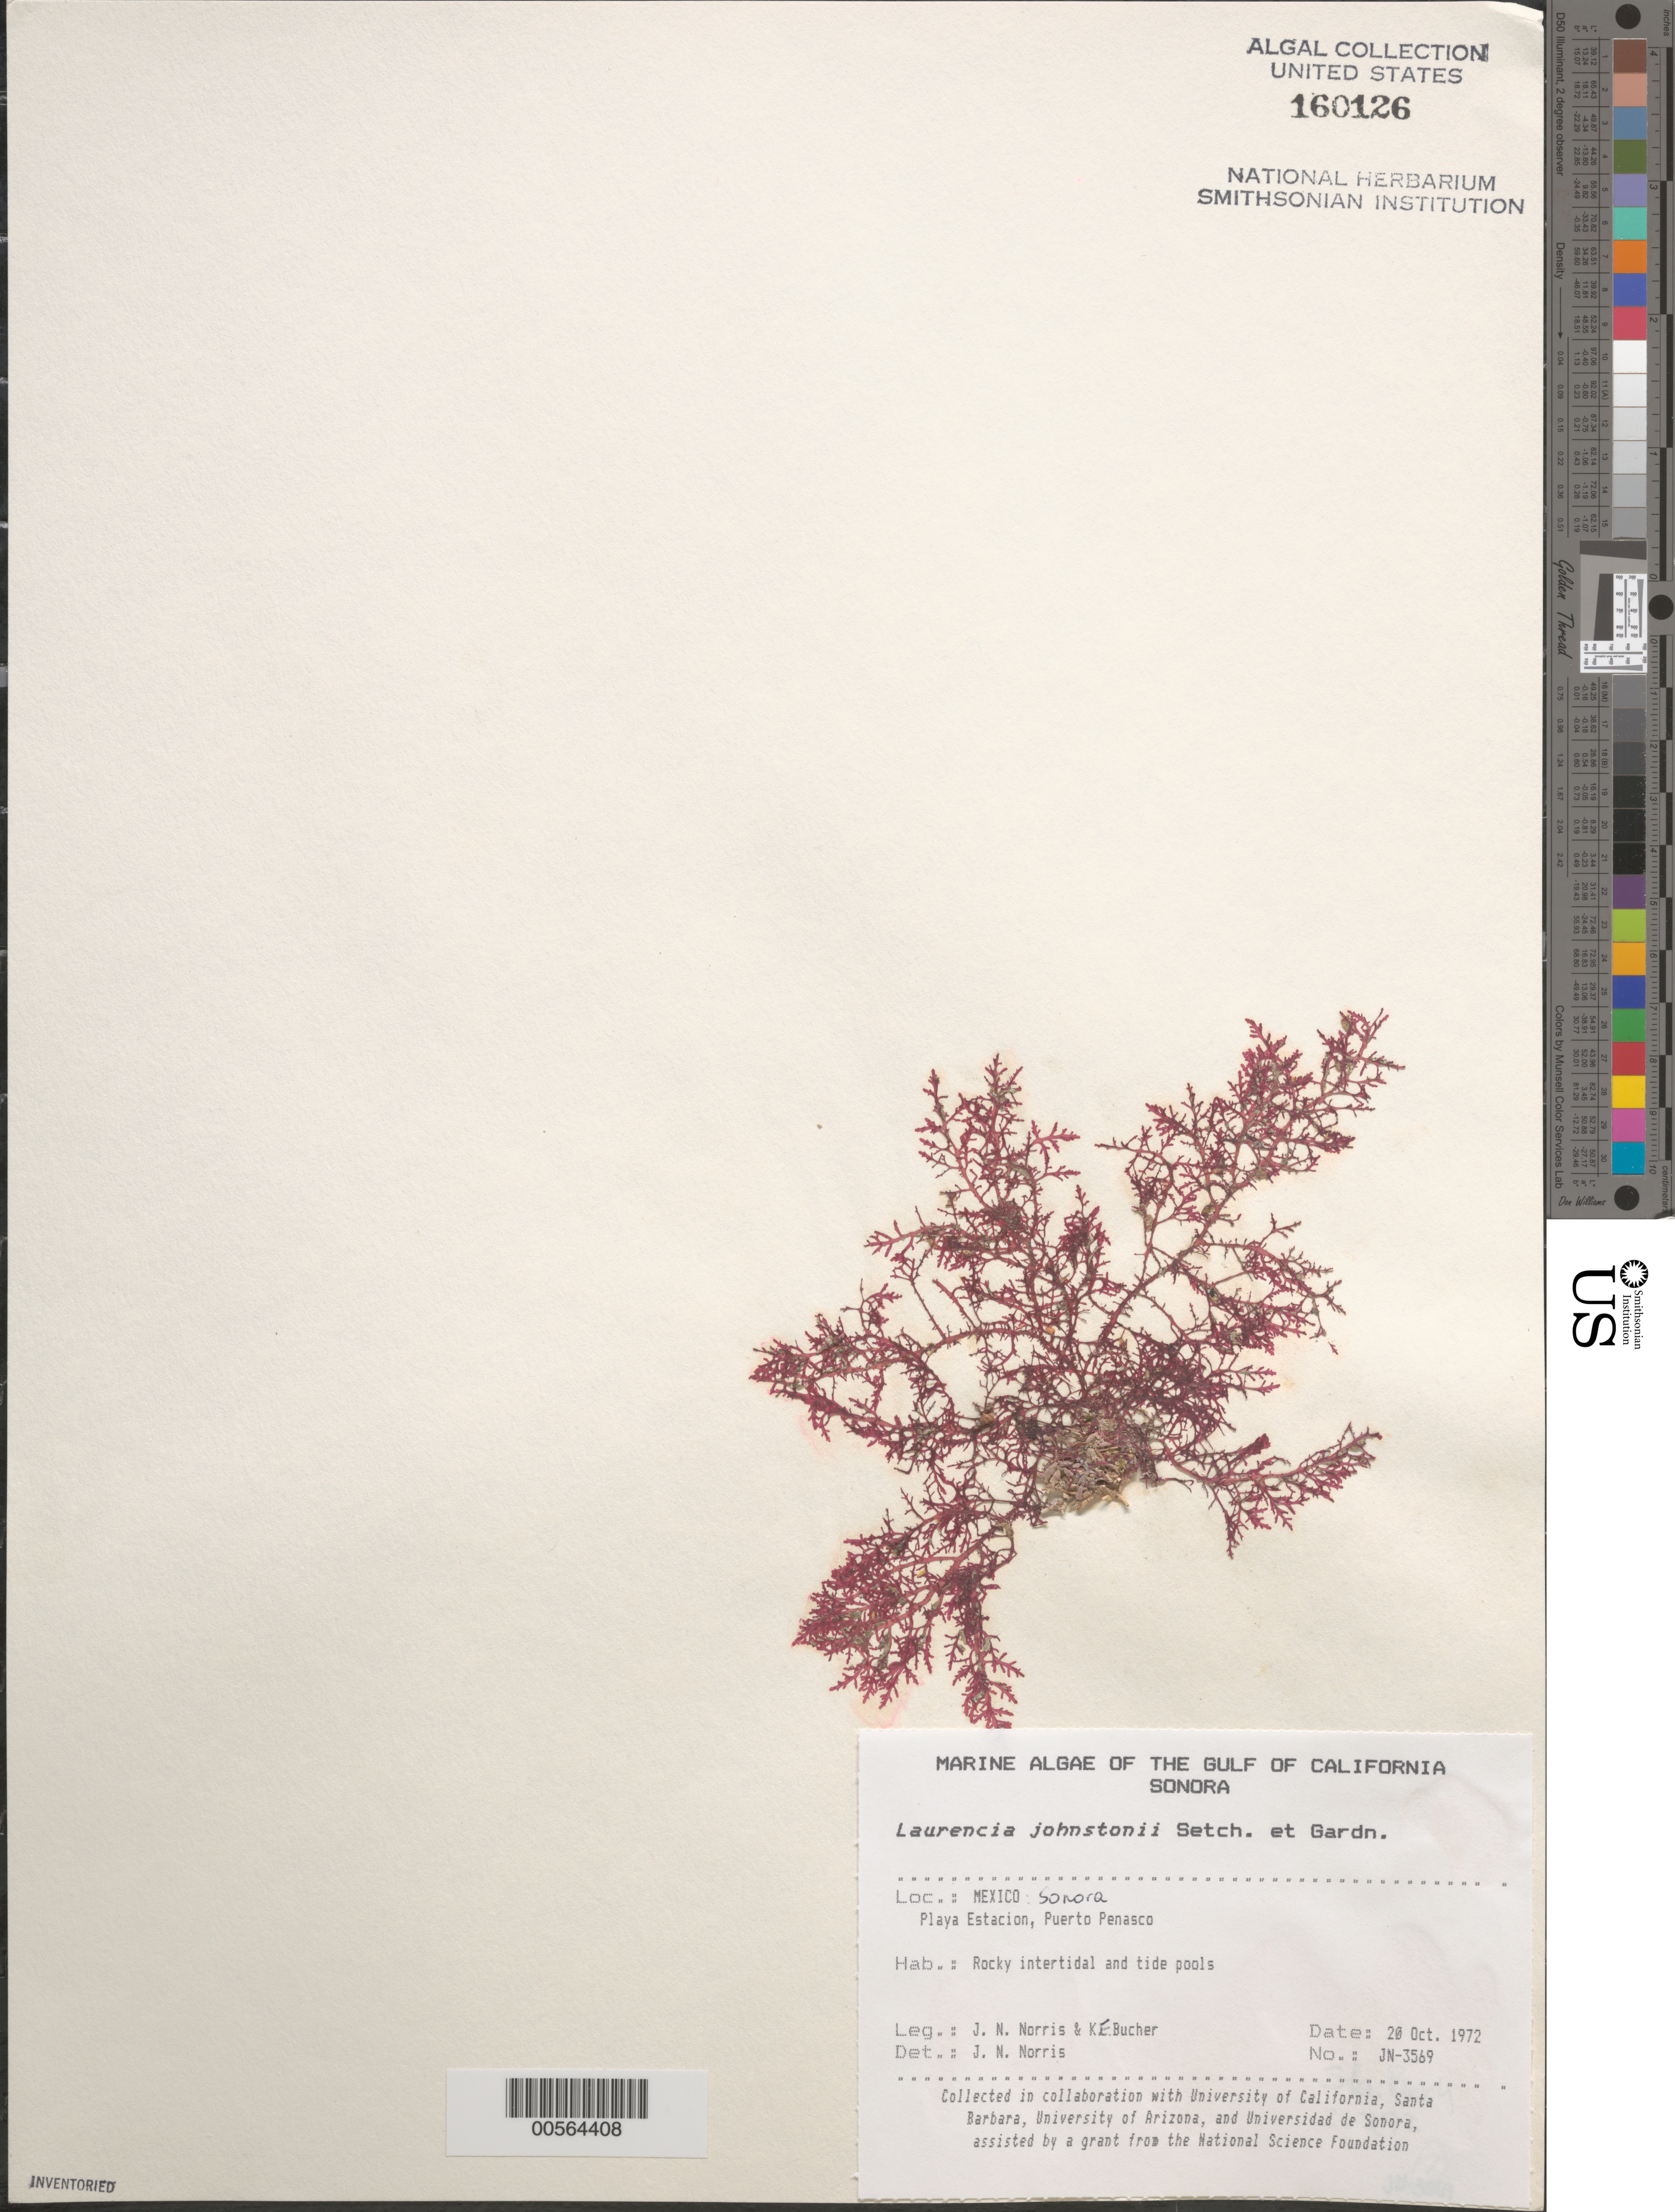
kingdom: Plantae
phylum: Rhodophyta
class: Florideophyceae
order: Ceramiales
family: Rhodomelaceae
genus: Laurencia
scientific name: Laurencia johnstonii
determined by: Norris, James N.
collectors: J. N. Norris & K. E. Bucher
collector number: JN-3569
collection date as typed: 20 Oct 1972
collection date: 1972-10-20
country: Mexico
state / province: Sonora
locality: Playa Estacion, Puerto Penasco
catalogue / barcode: US 160126